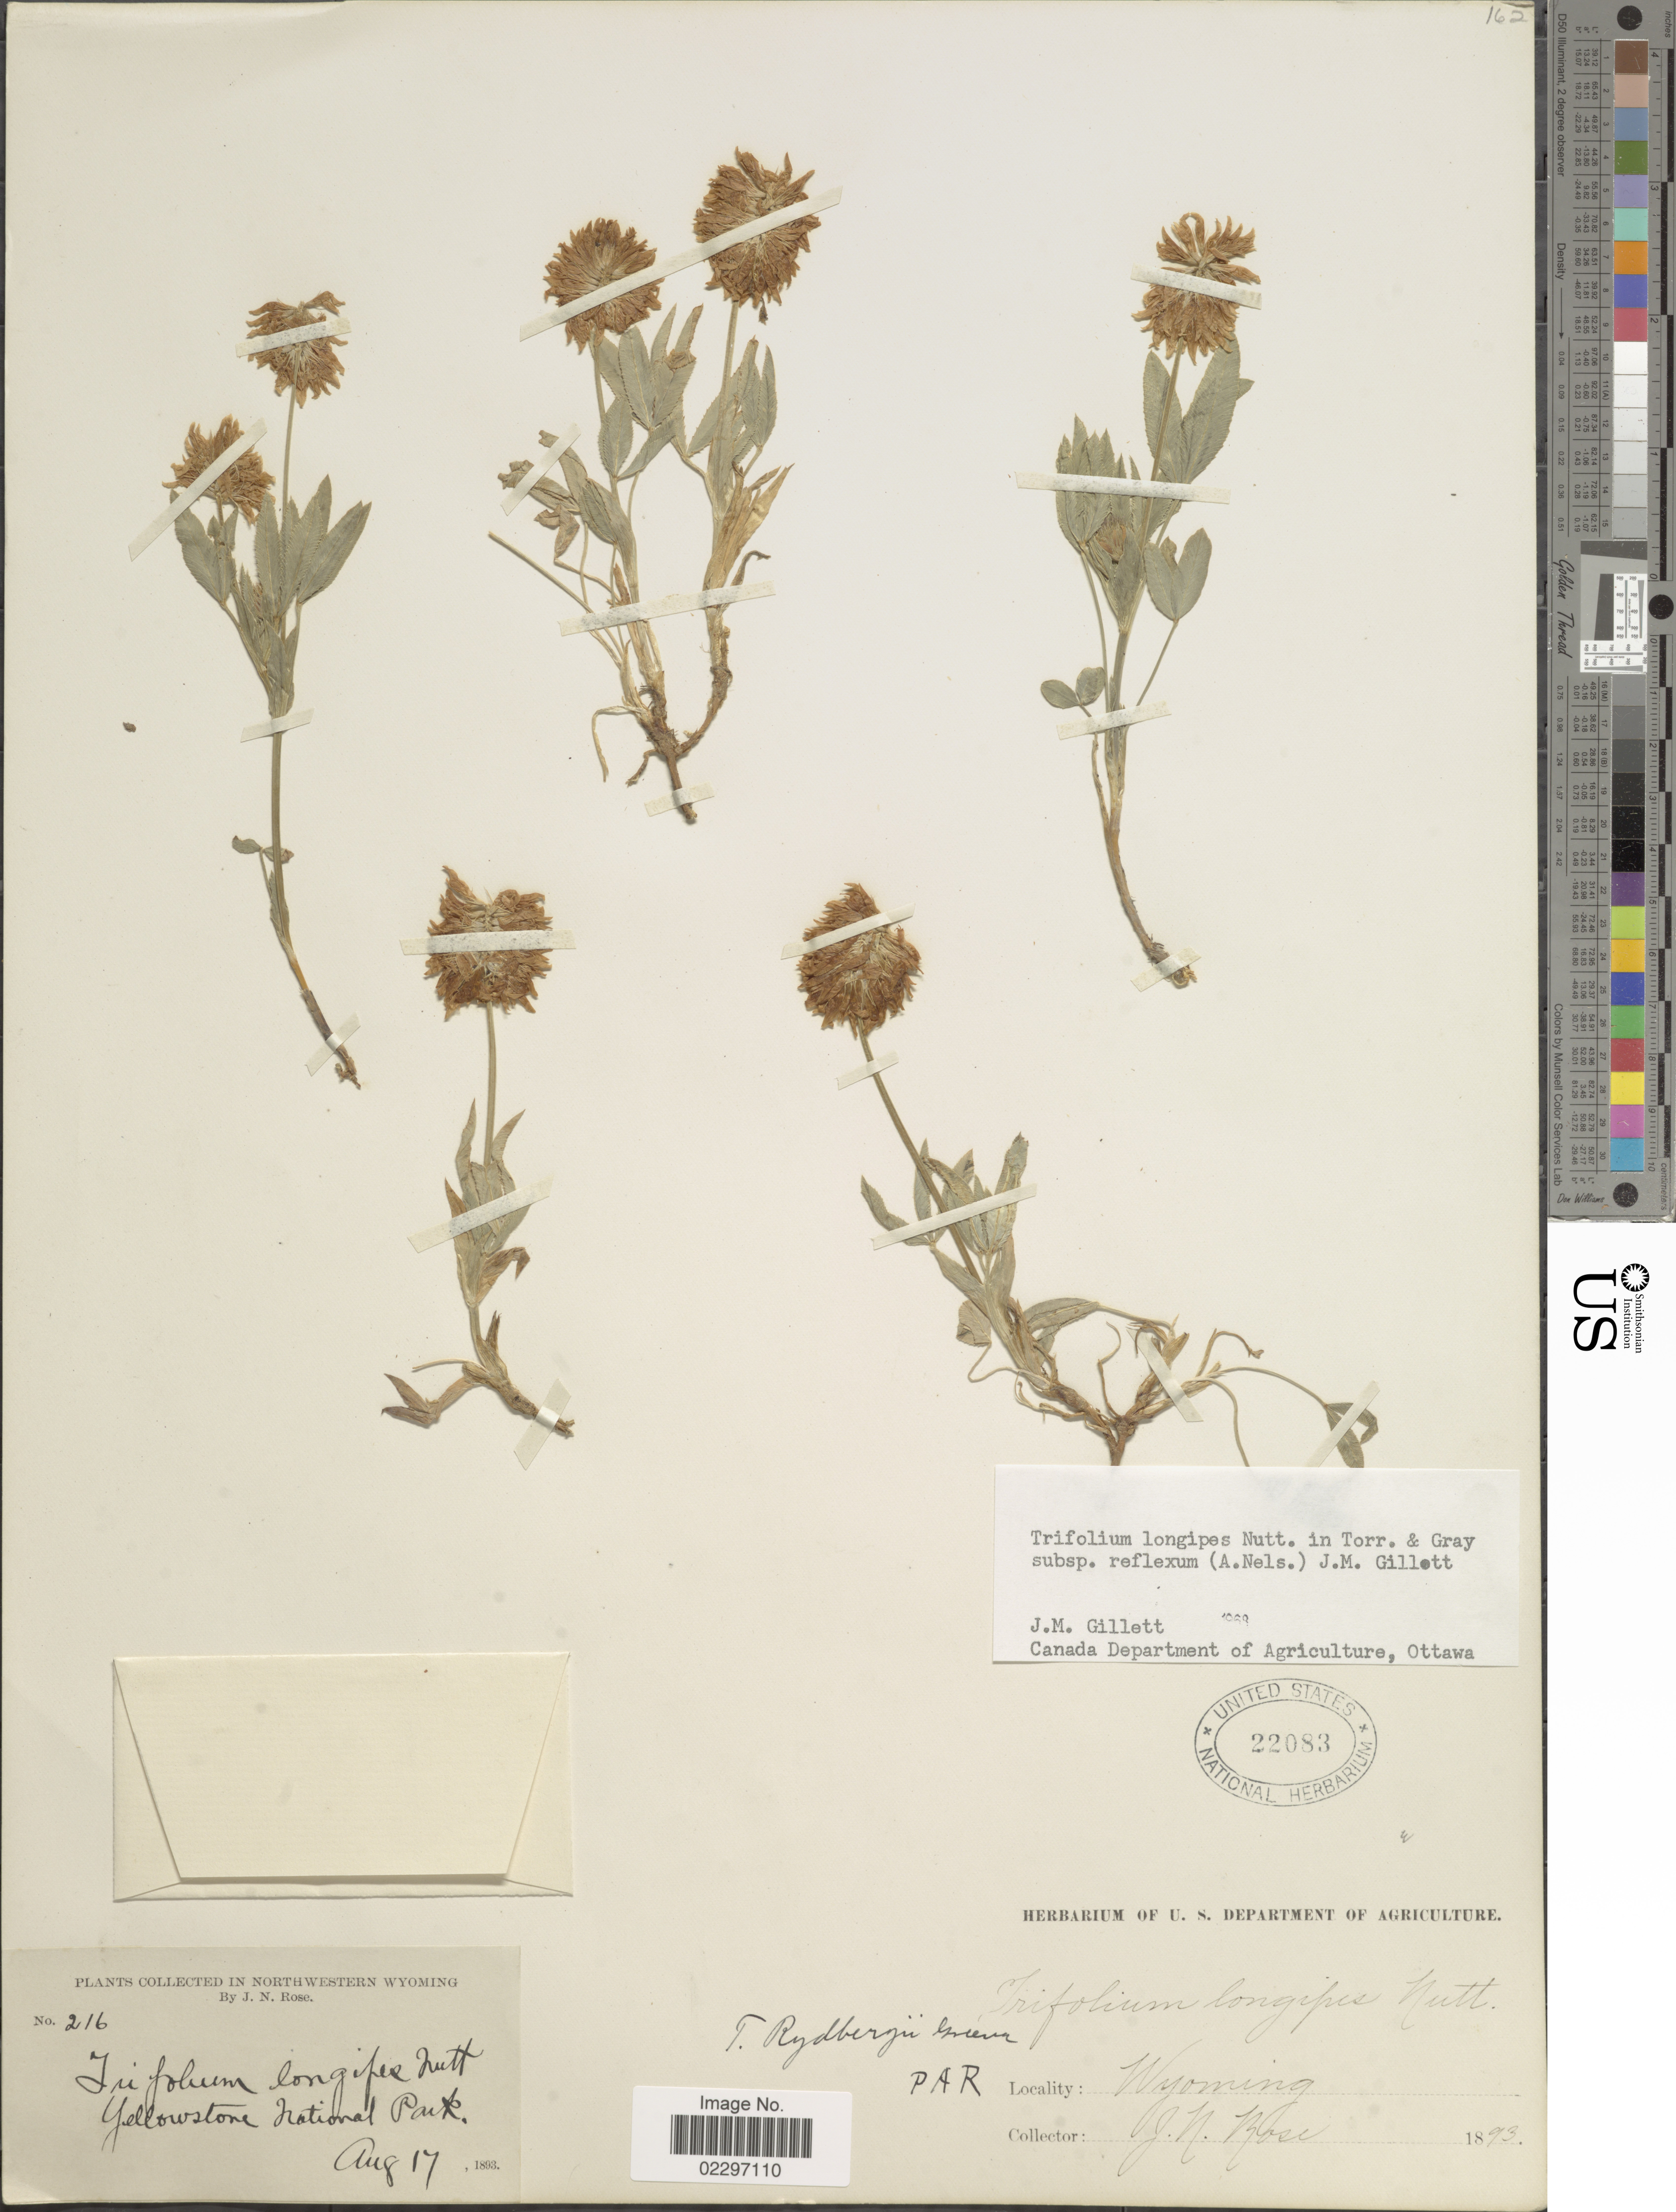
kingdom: Plantae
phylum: Tracheophyta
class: Magnoliopsida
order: Fabales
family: Fabaceae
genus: Trifolium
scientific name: Trifolium longipes subsp. reflexum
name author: (A. Nelson) J.M. Gillet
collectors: J. N. Rose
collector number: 216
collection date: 1893-08-17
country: United States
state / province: Wyoming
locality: Northwestern Wyoming. Yellowstone National Park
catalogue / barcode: US 22083